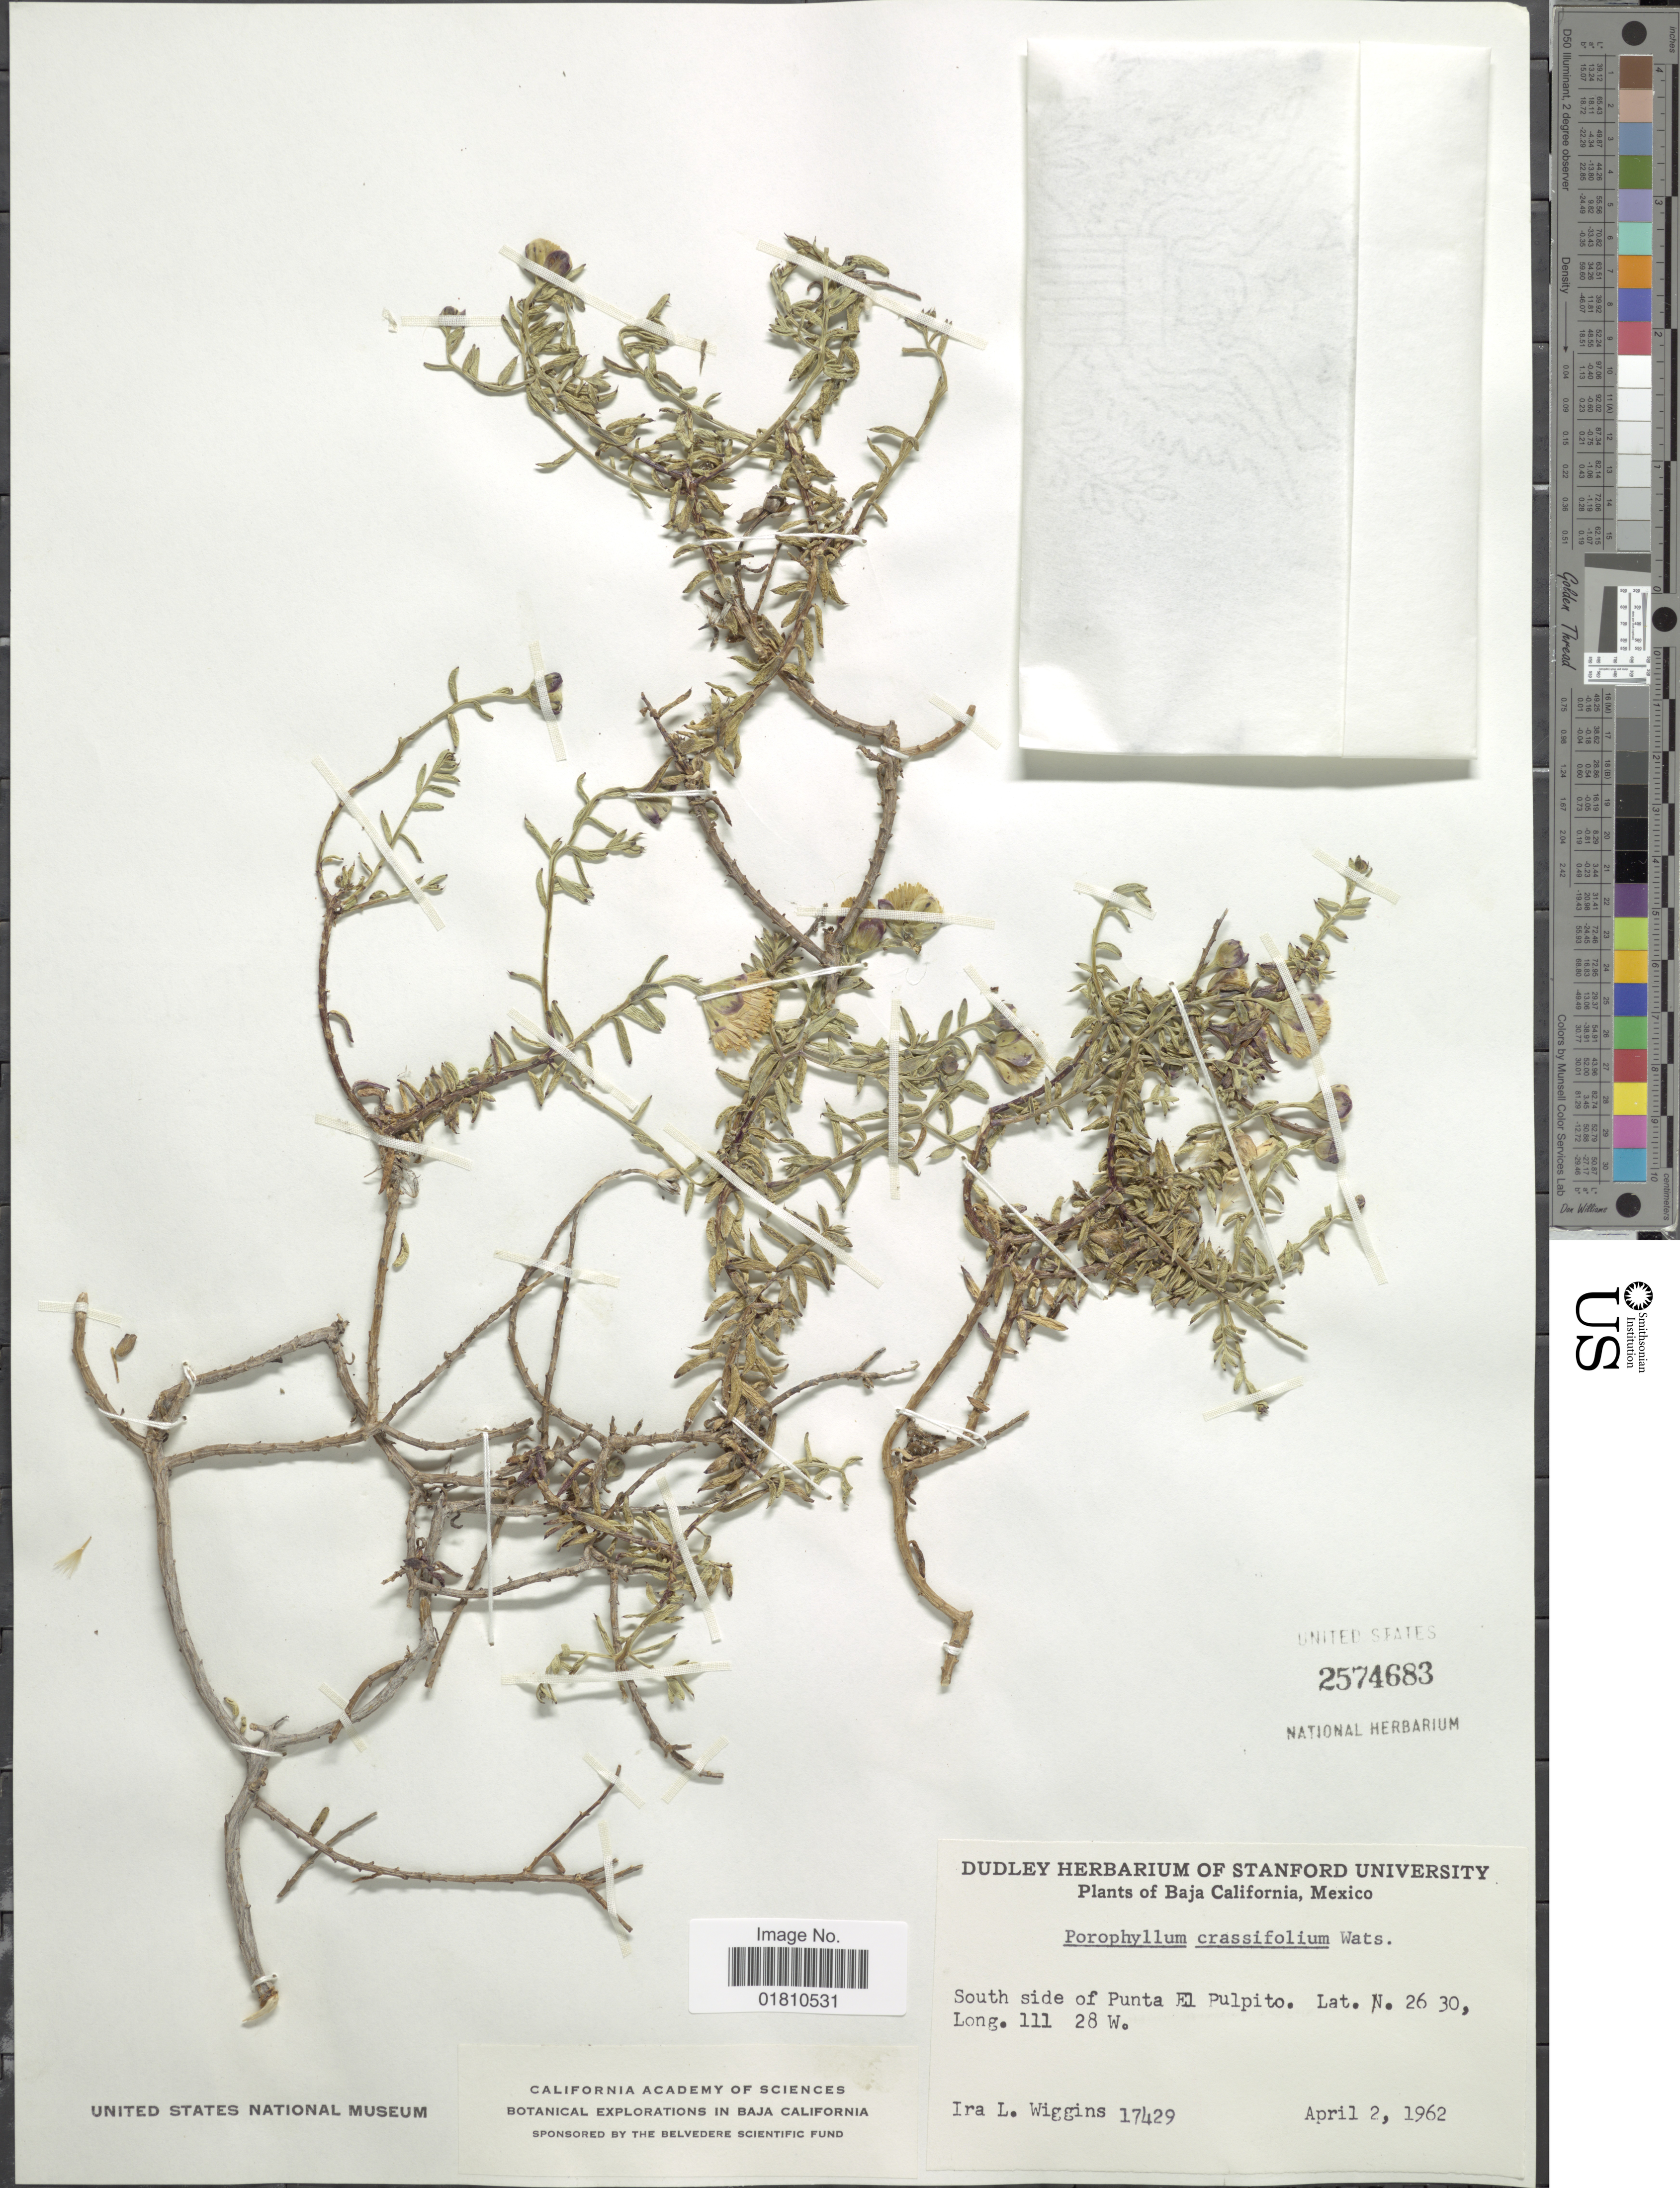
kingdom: Plantae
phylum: Tracheophyta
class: Magnoliopsida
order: Asterales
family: Asteraceae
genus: Bajacalia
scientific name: Bajacalia crassifolia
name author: (S. Watson) Loockerman et al.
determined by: Anzuinelli, M.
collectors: I. L. Wiggins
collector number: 17429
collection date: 1962-04-02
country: Mexico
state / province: Baja California Sur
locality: South side of Punta El Pulpito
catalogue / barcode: US 2574683